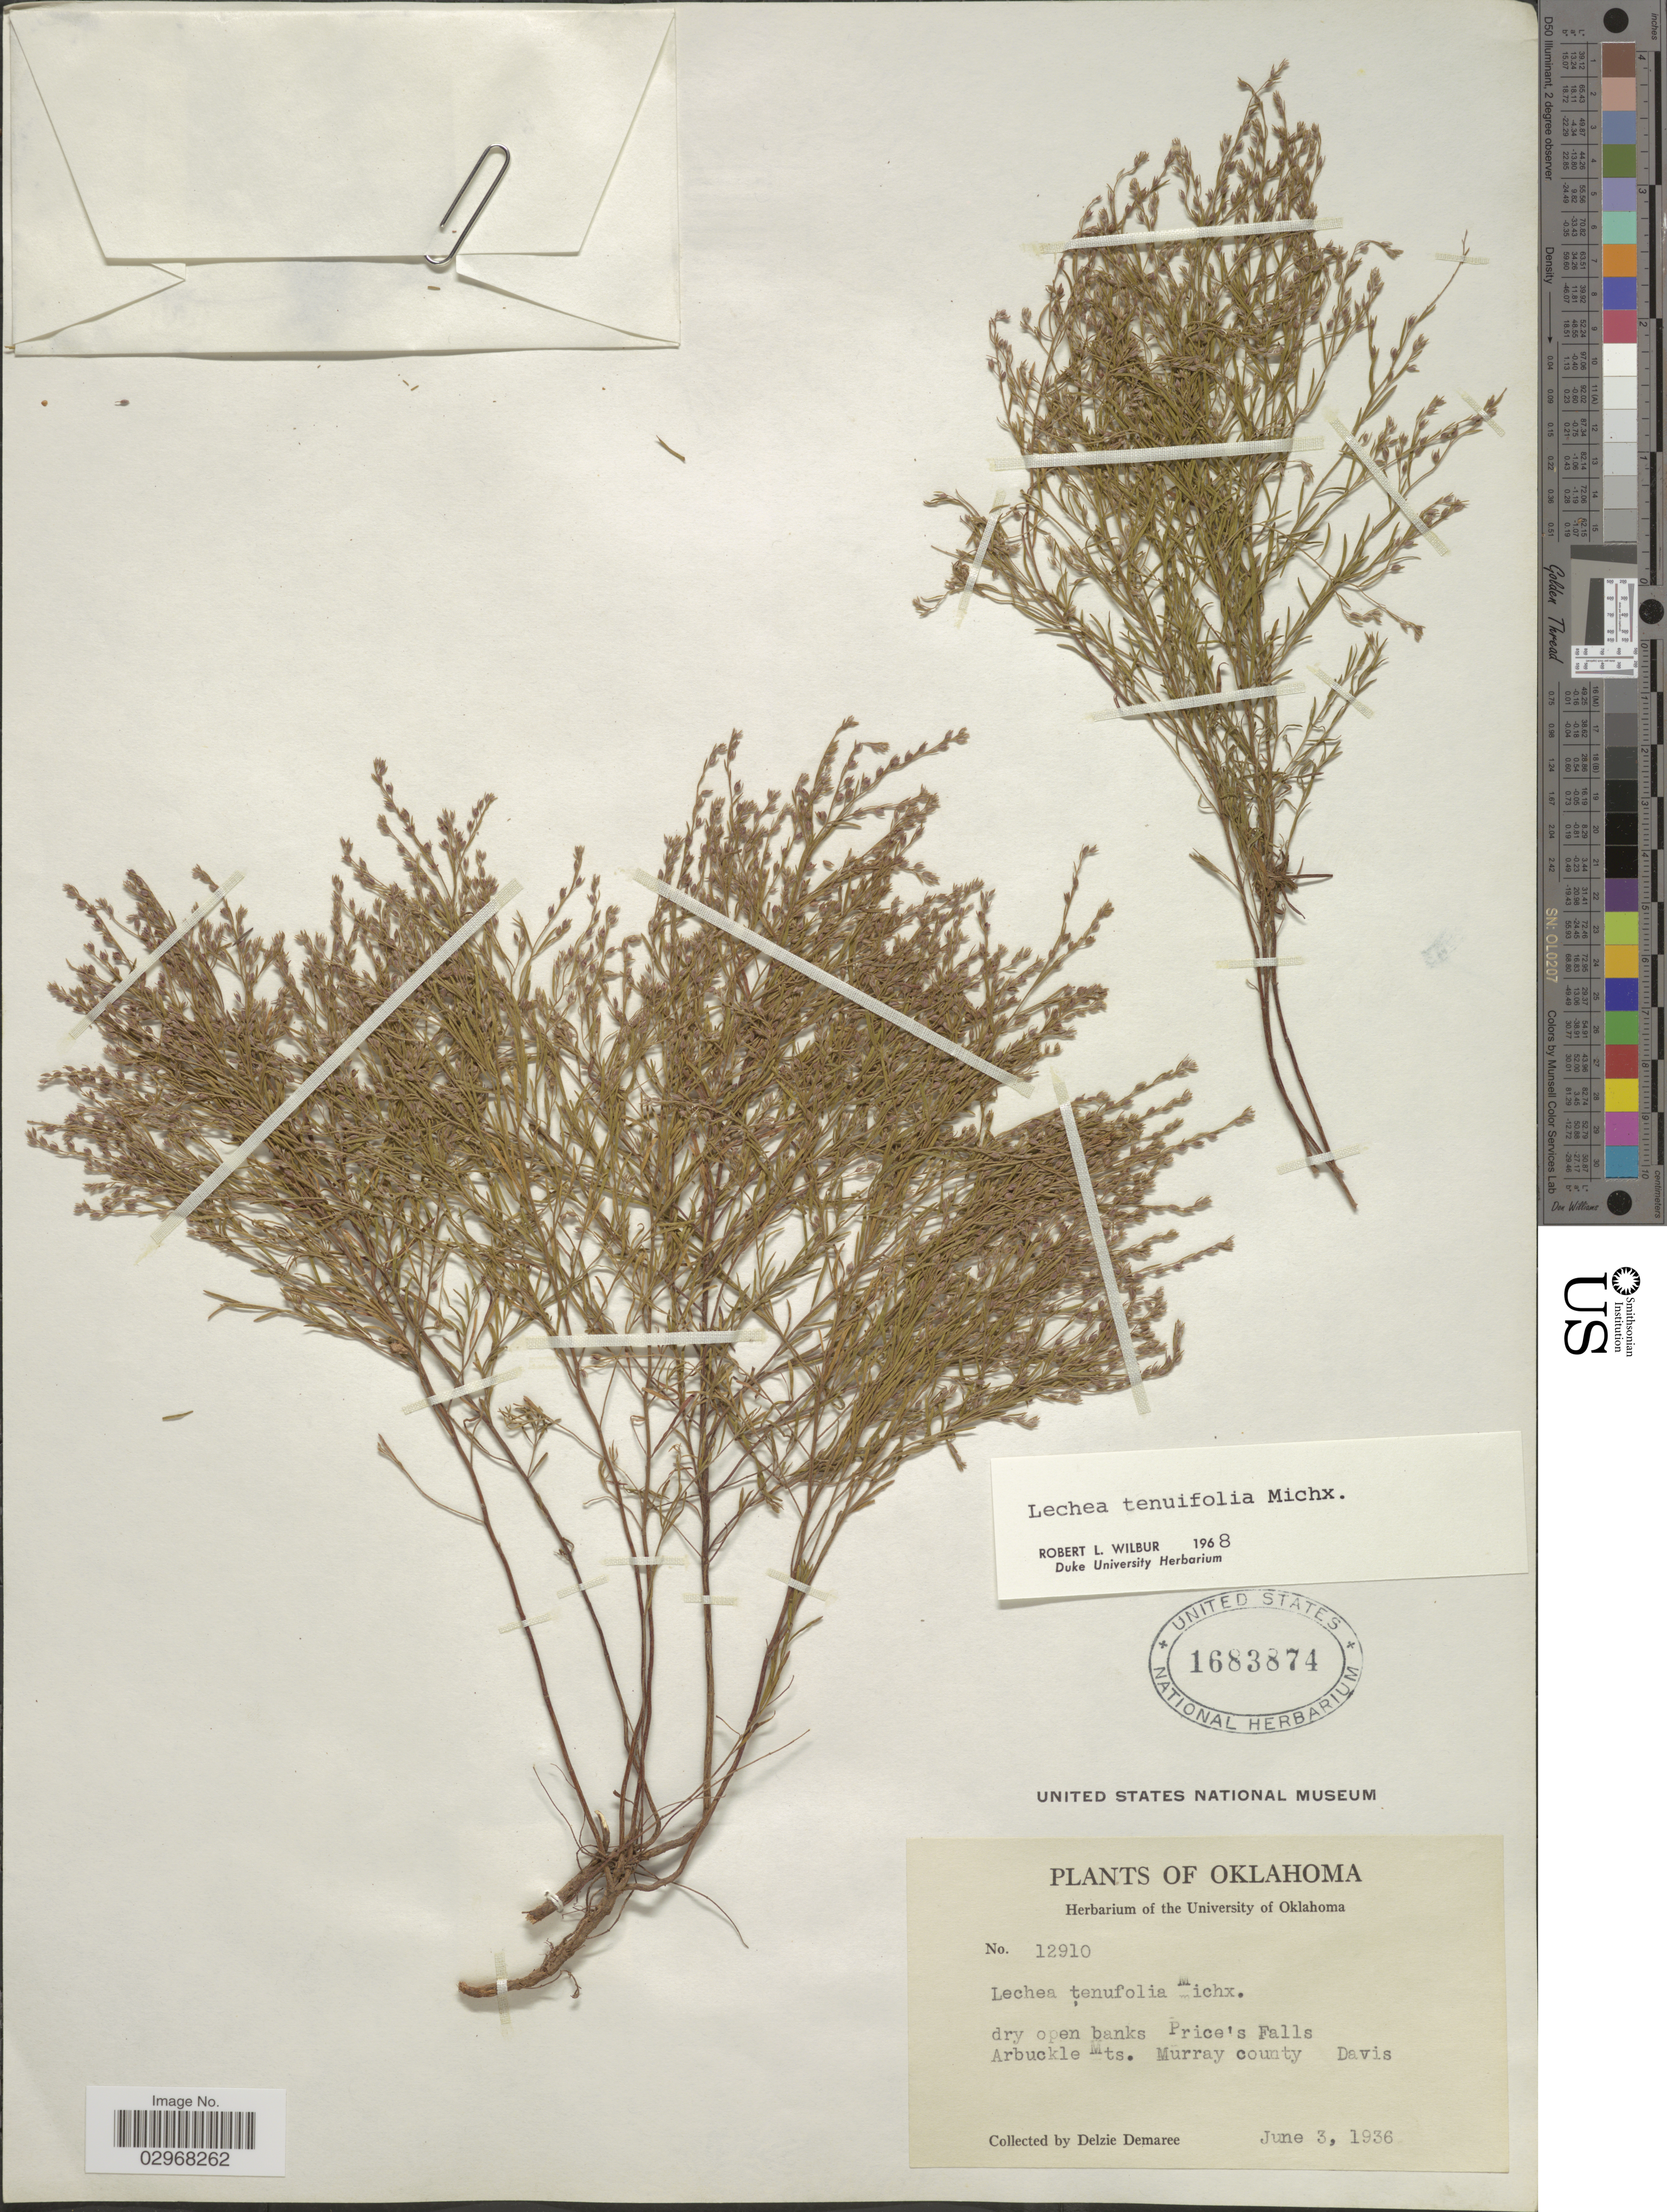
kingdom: Plantae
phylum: Tracheophyta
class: Magnoliopsida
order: Malvales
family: Cistaceae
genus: Lechea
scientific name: Lechea tenuifolia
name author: Michx.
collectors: D. Demaree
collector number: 12910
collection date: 1936-06-03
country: United States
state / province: Oklahoma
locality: Dry open banks Price's Falls, Arbuckle Mts. Murray county. Davis.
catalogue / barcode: US 1683874